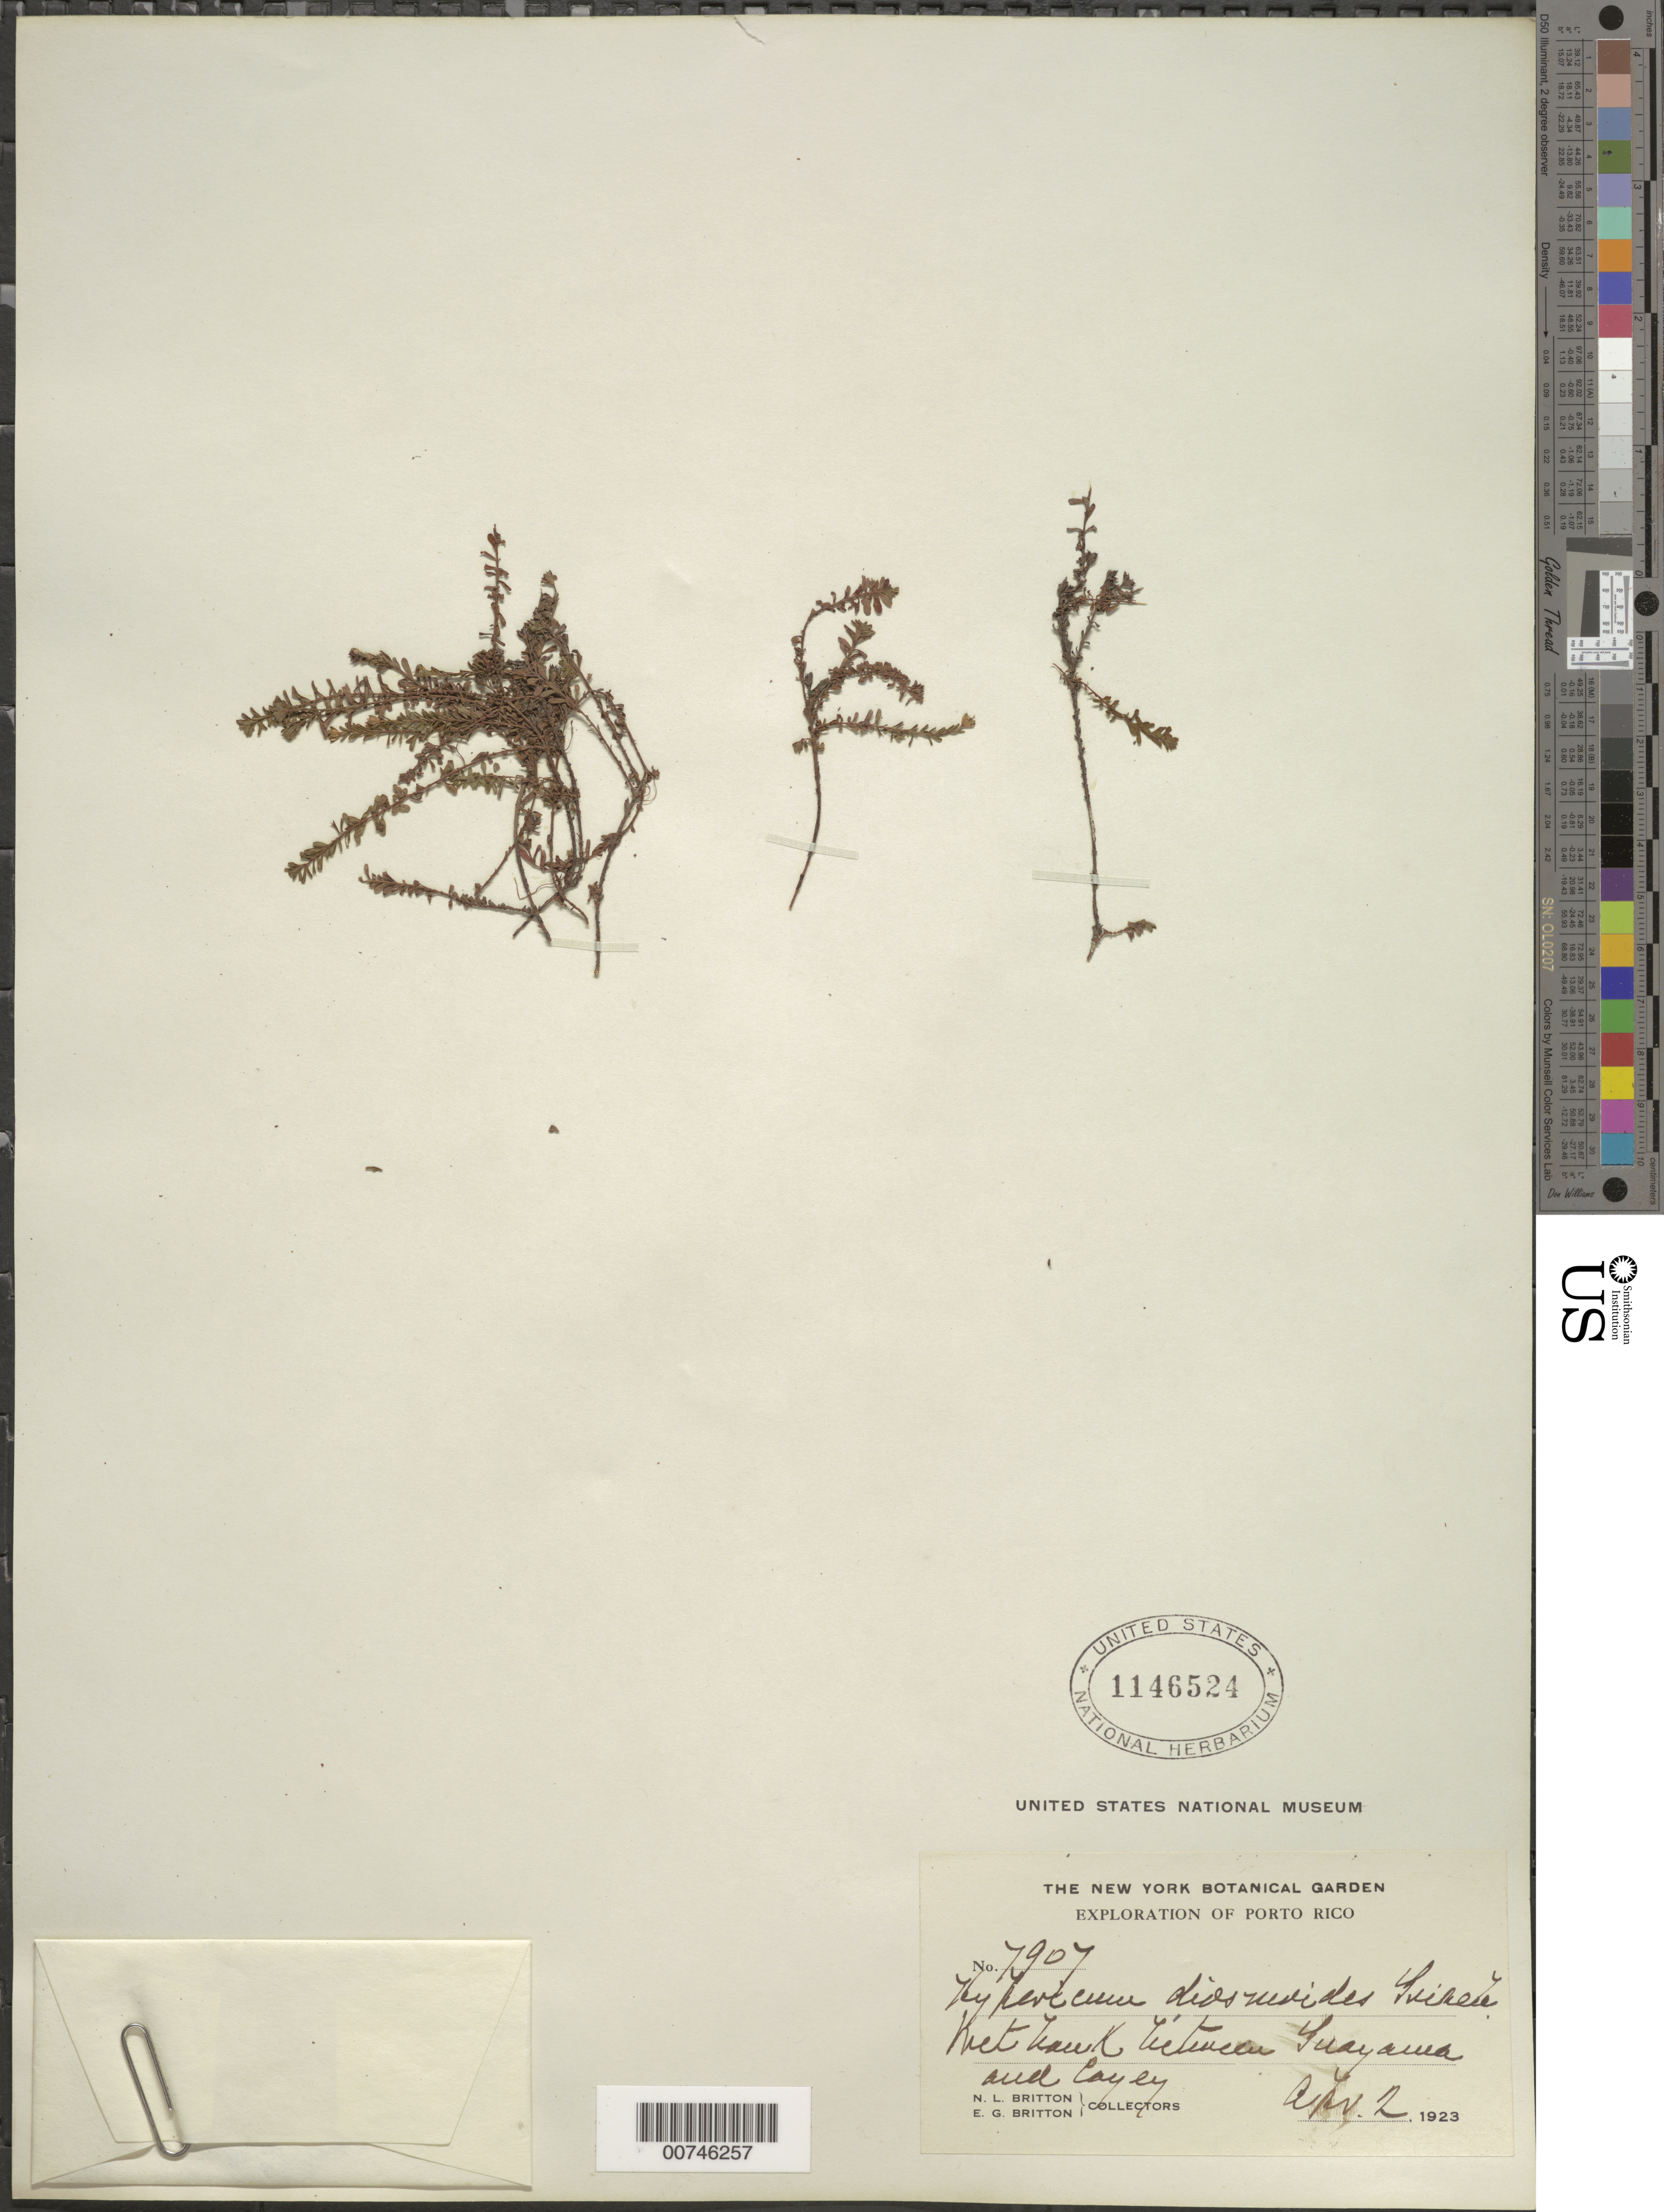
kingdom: Plantae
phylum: Tracheophyta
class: Magnoliopsida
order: Malpighiales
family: Hypericaceae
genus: Hypericum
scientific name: Hypericum diosmoides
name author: Griseb.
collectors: N. Britton & E. G. Britton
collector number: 7907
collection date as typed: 02 Apr 1923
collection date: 1923-04-02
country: Puerto Rico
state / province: Cayey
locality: Between Guayama and Cayey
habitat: Wet bank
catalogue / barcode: US 1146524